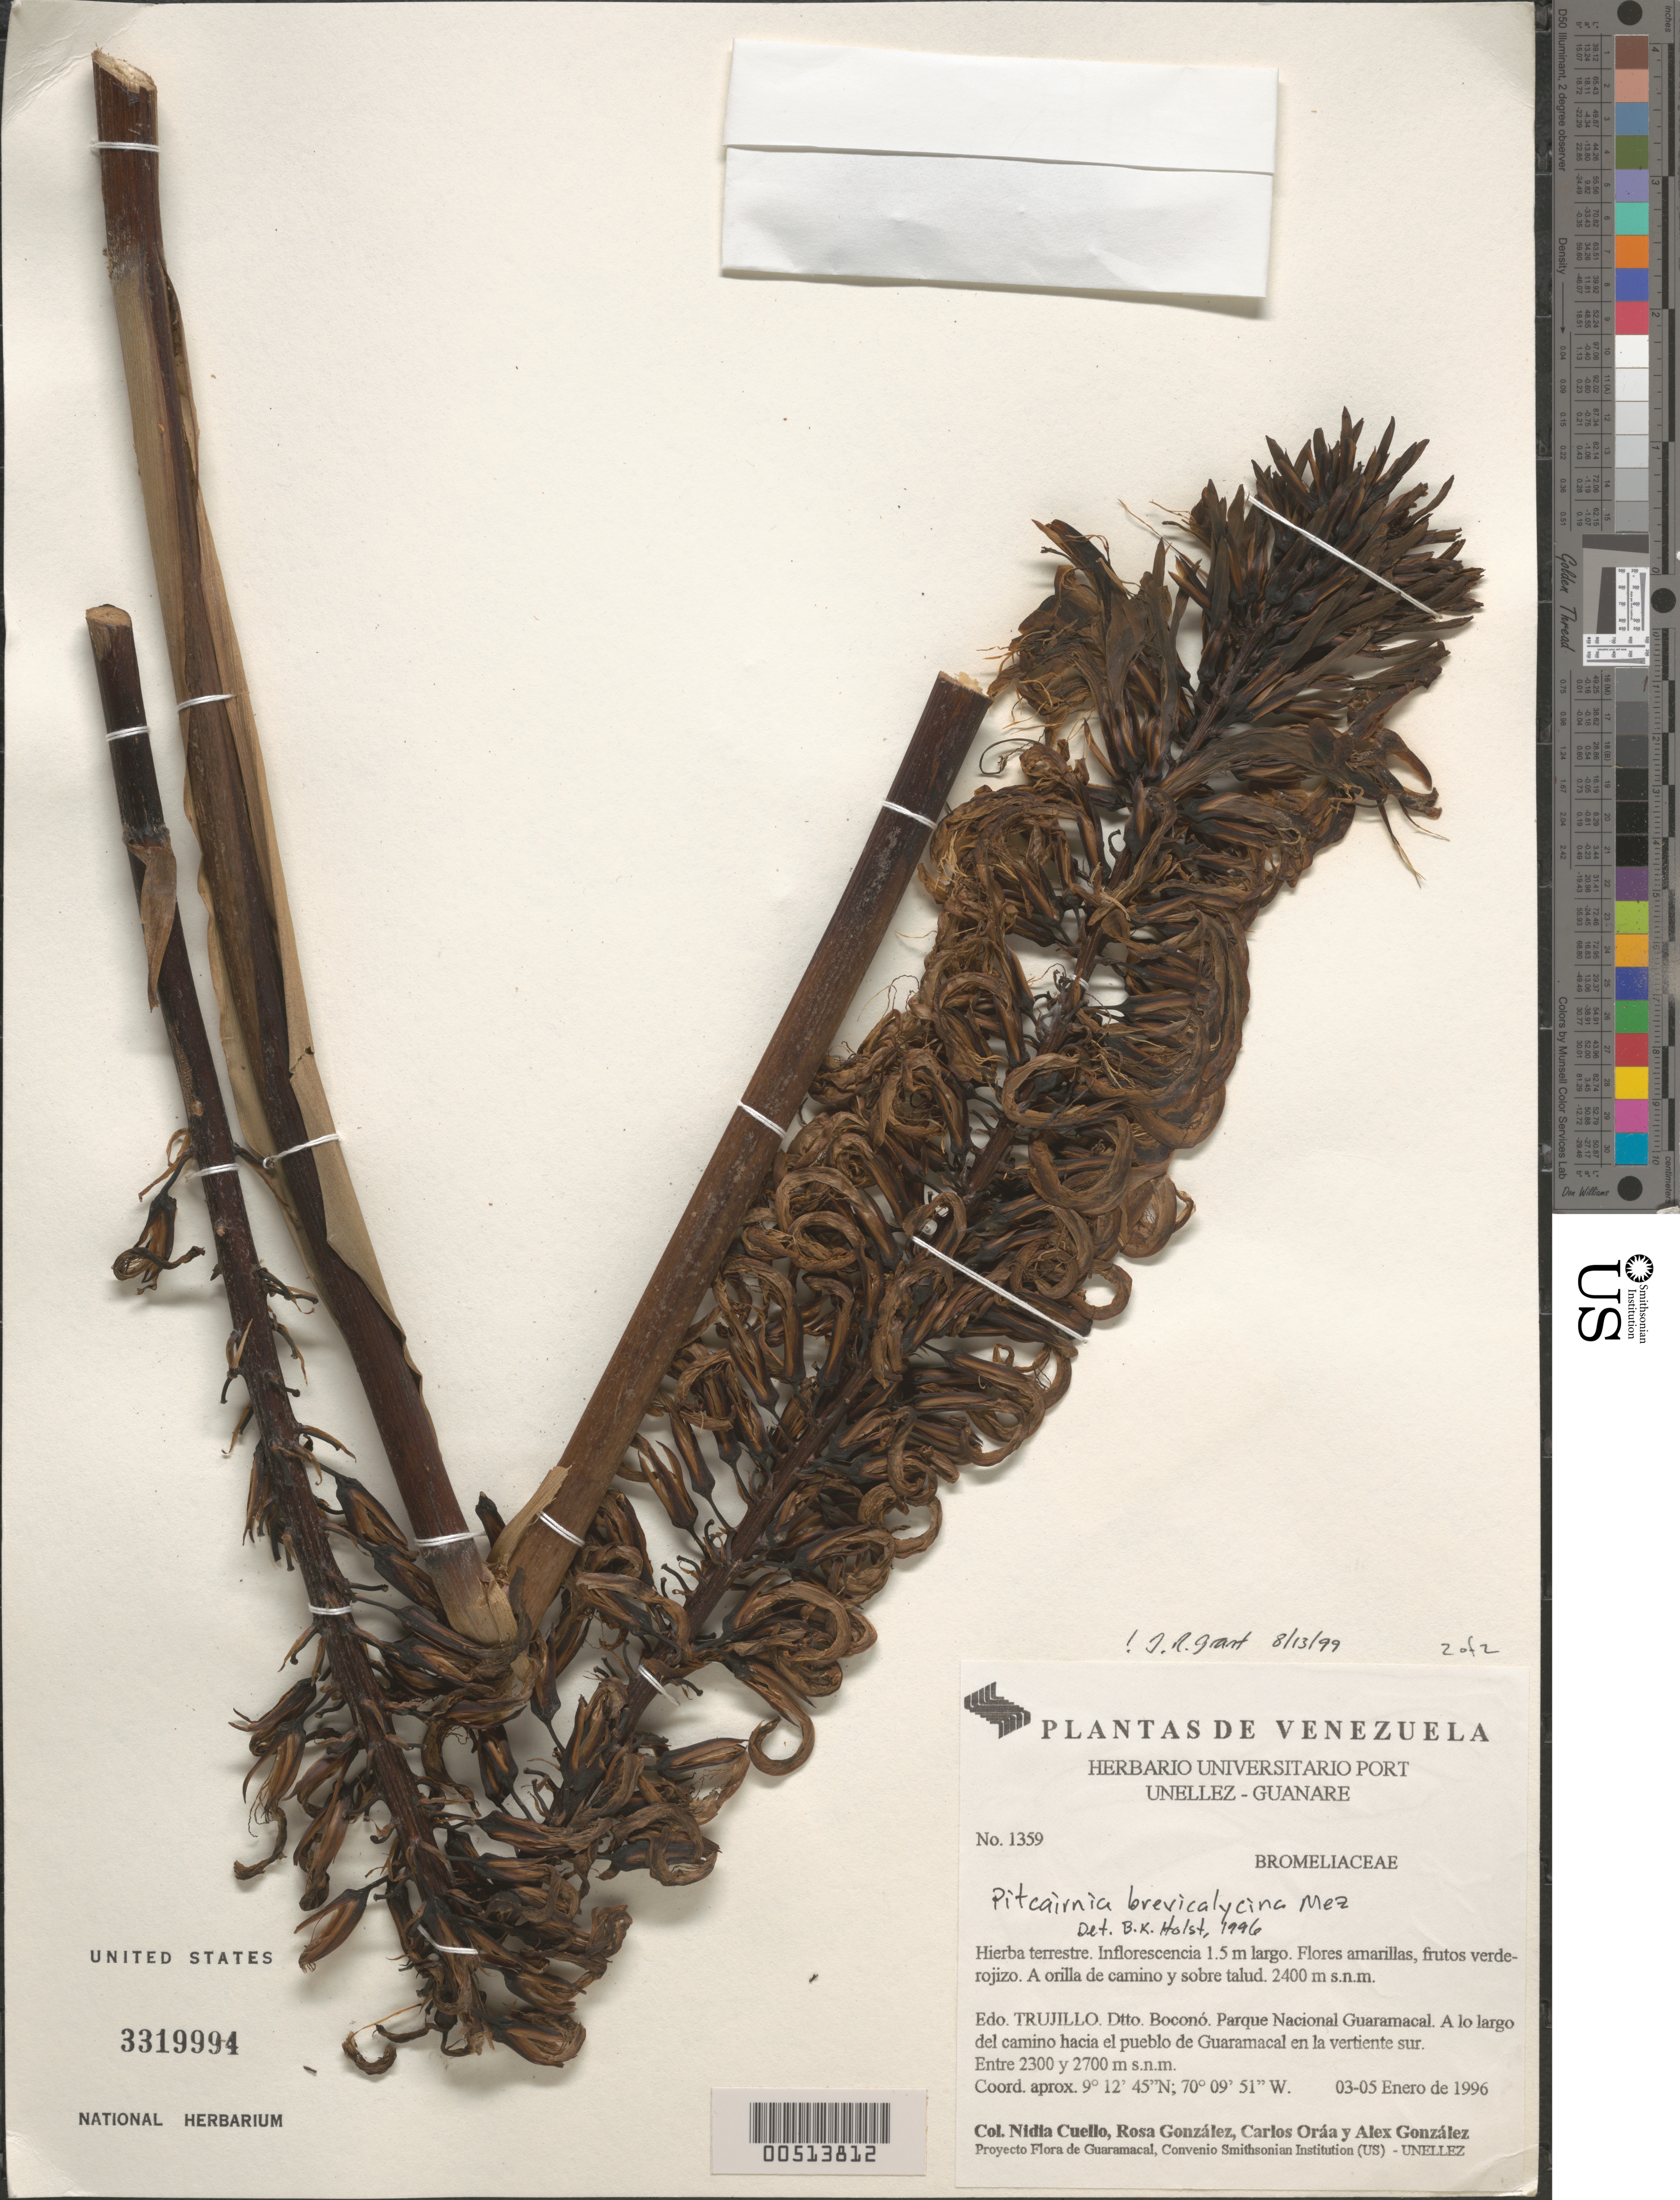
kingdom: Plantae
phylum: Tracheophyta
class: Liliopsida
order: Poales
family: Bromeliaceae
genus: Pitcairnia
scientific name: Pitcairnia brevicalycina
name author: Mez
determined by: Holst, Bruce K.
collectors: N. L. Cuello, R. González, C. Oráa & A. Gonzáles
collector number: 1359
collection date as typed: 03 Jan 1996 to 05 Jan 1996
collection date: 1996-01-03/1996-01-05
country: Venezuela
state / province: Trujillo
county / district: Boconó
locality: Parque Nacional Guaramacal. Camino hacia el pueblo de Guaramacal, vertiente S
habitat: A orillo de camino y sobre talud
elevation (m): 2400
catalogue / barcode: US 3319994